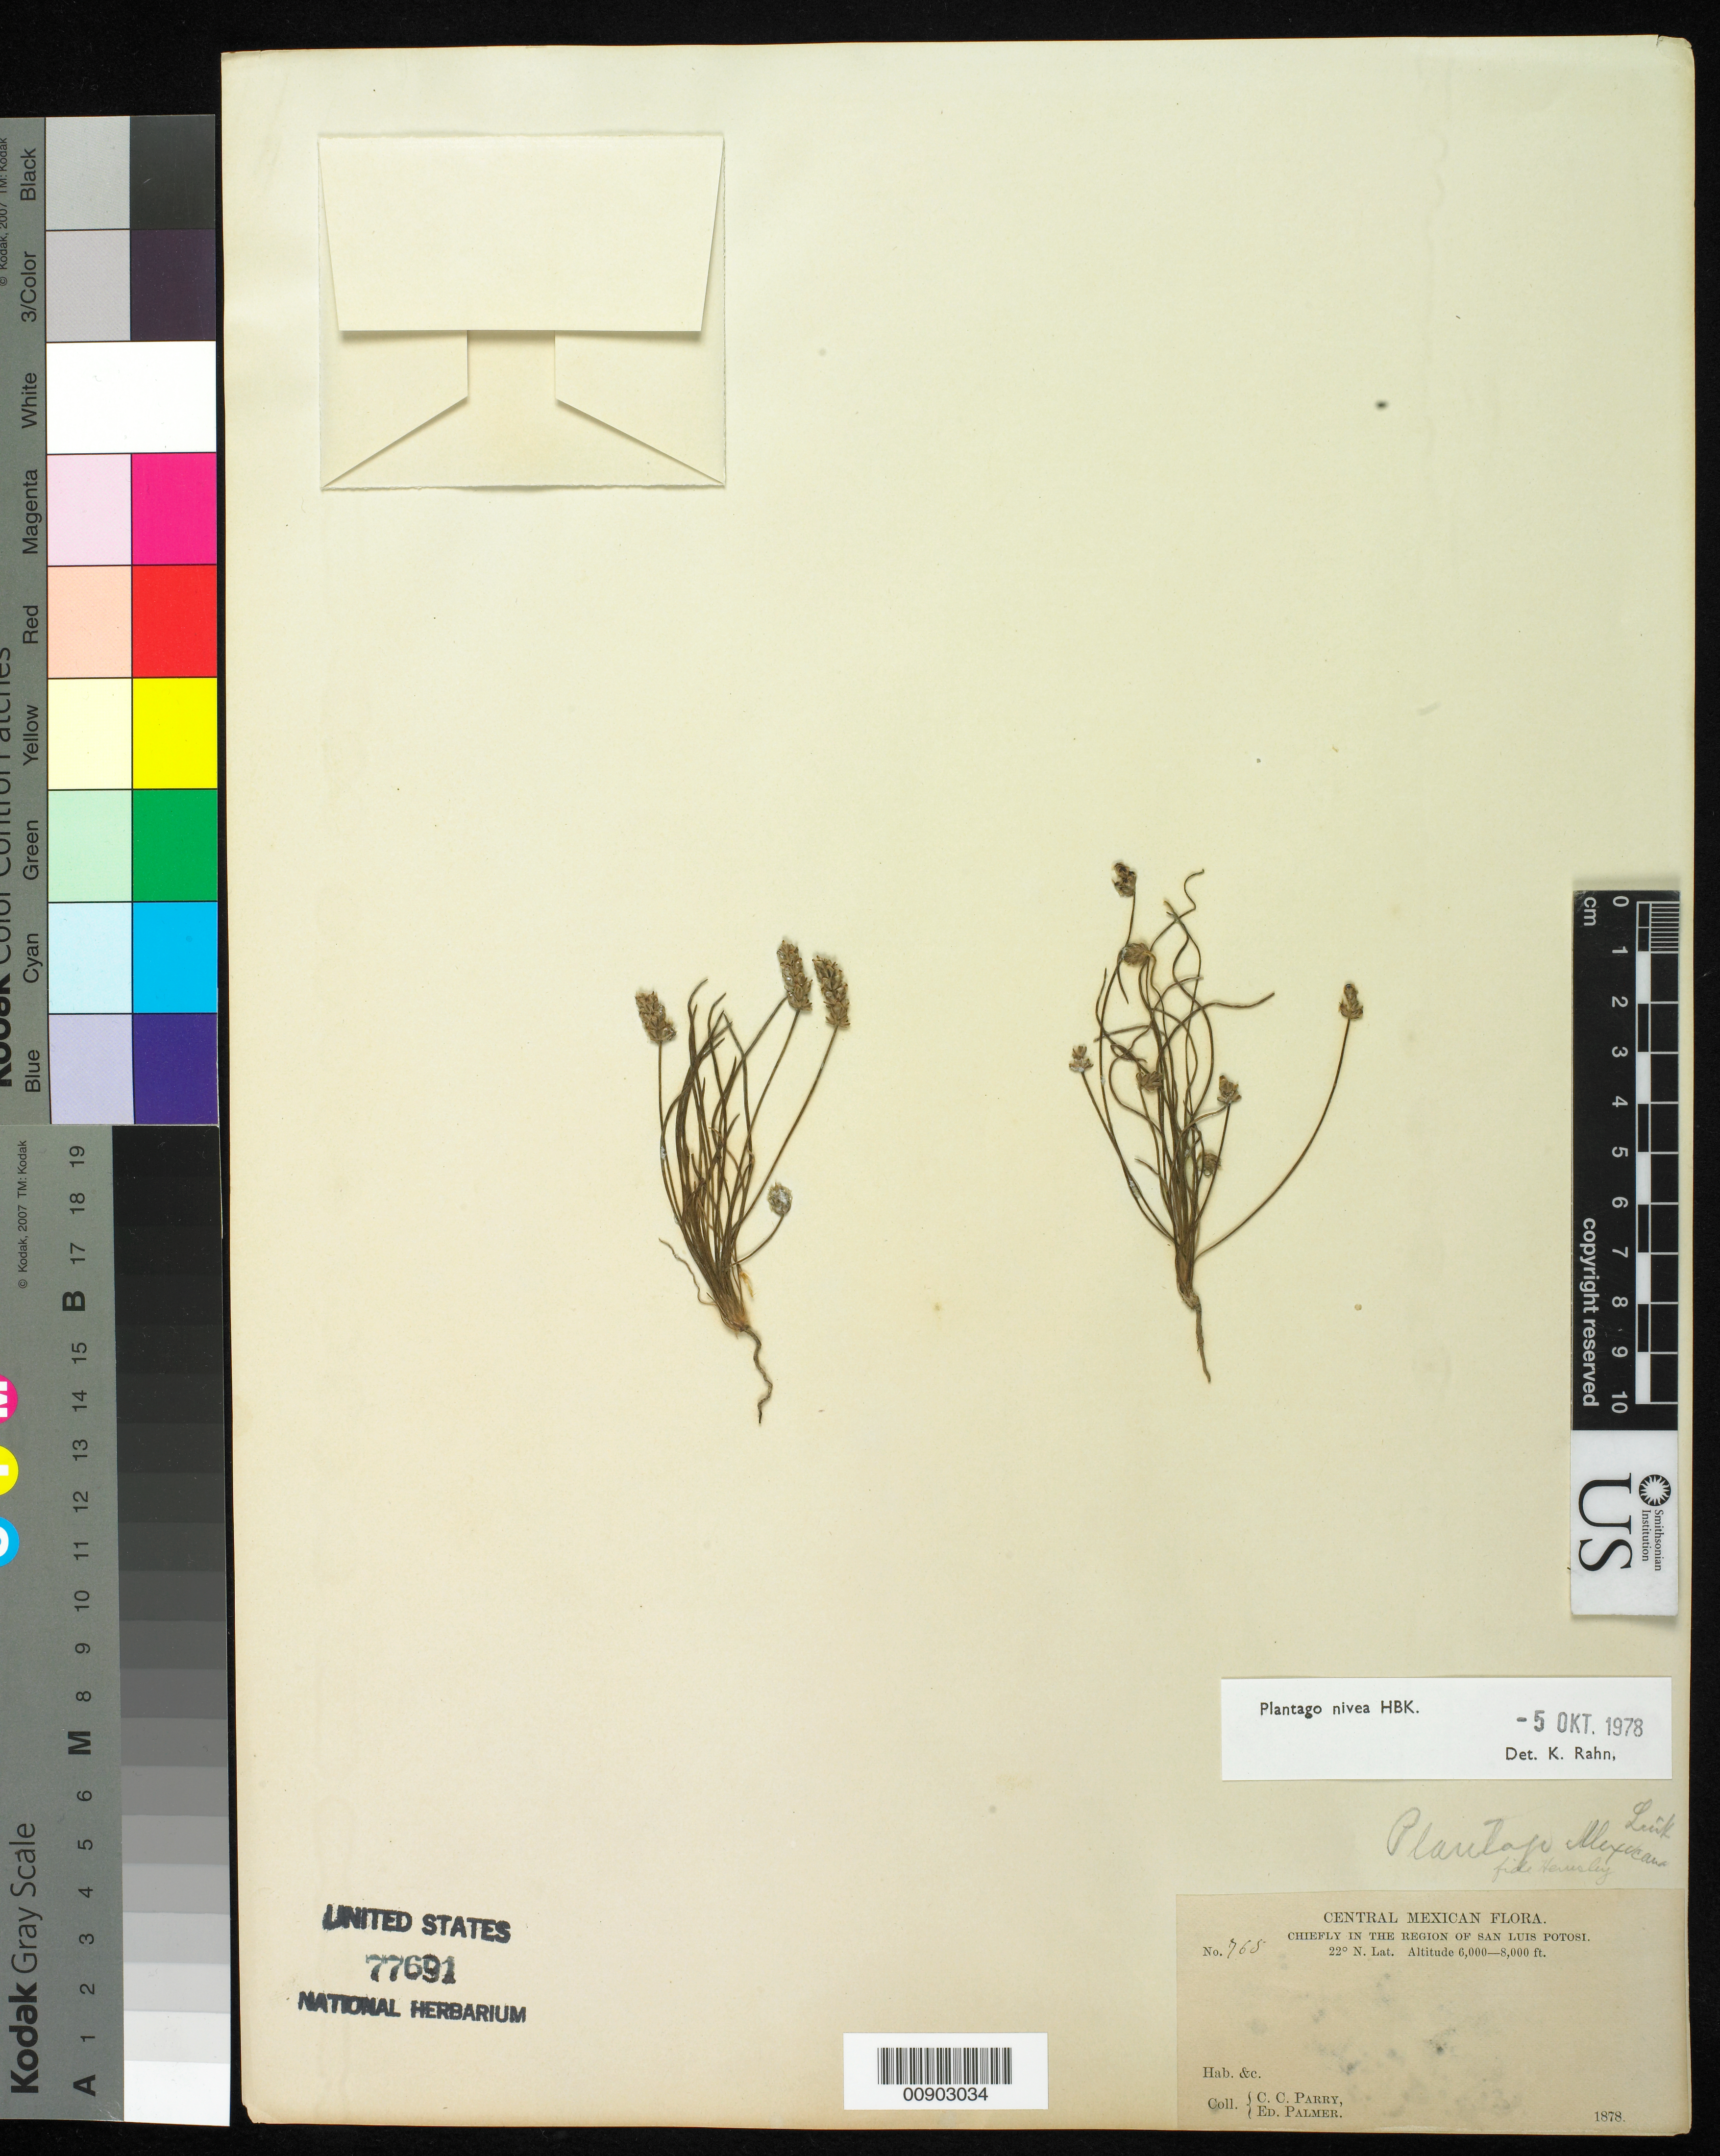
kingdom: Plantae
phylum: Tracheophyta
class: Magnoliopsida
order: Lamiales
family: Plantaginaceae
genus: Plantago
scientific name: Plantago nivea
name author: Kunth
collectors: C. C. Parry & E. Palmer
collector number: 765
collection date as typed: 1878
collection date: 1878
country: Mexico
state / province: San Luis Potosí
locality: Chiefly in the region of San Luis Potosí.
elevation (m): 1829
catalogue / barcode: US 77691